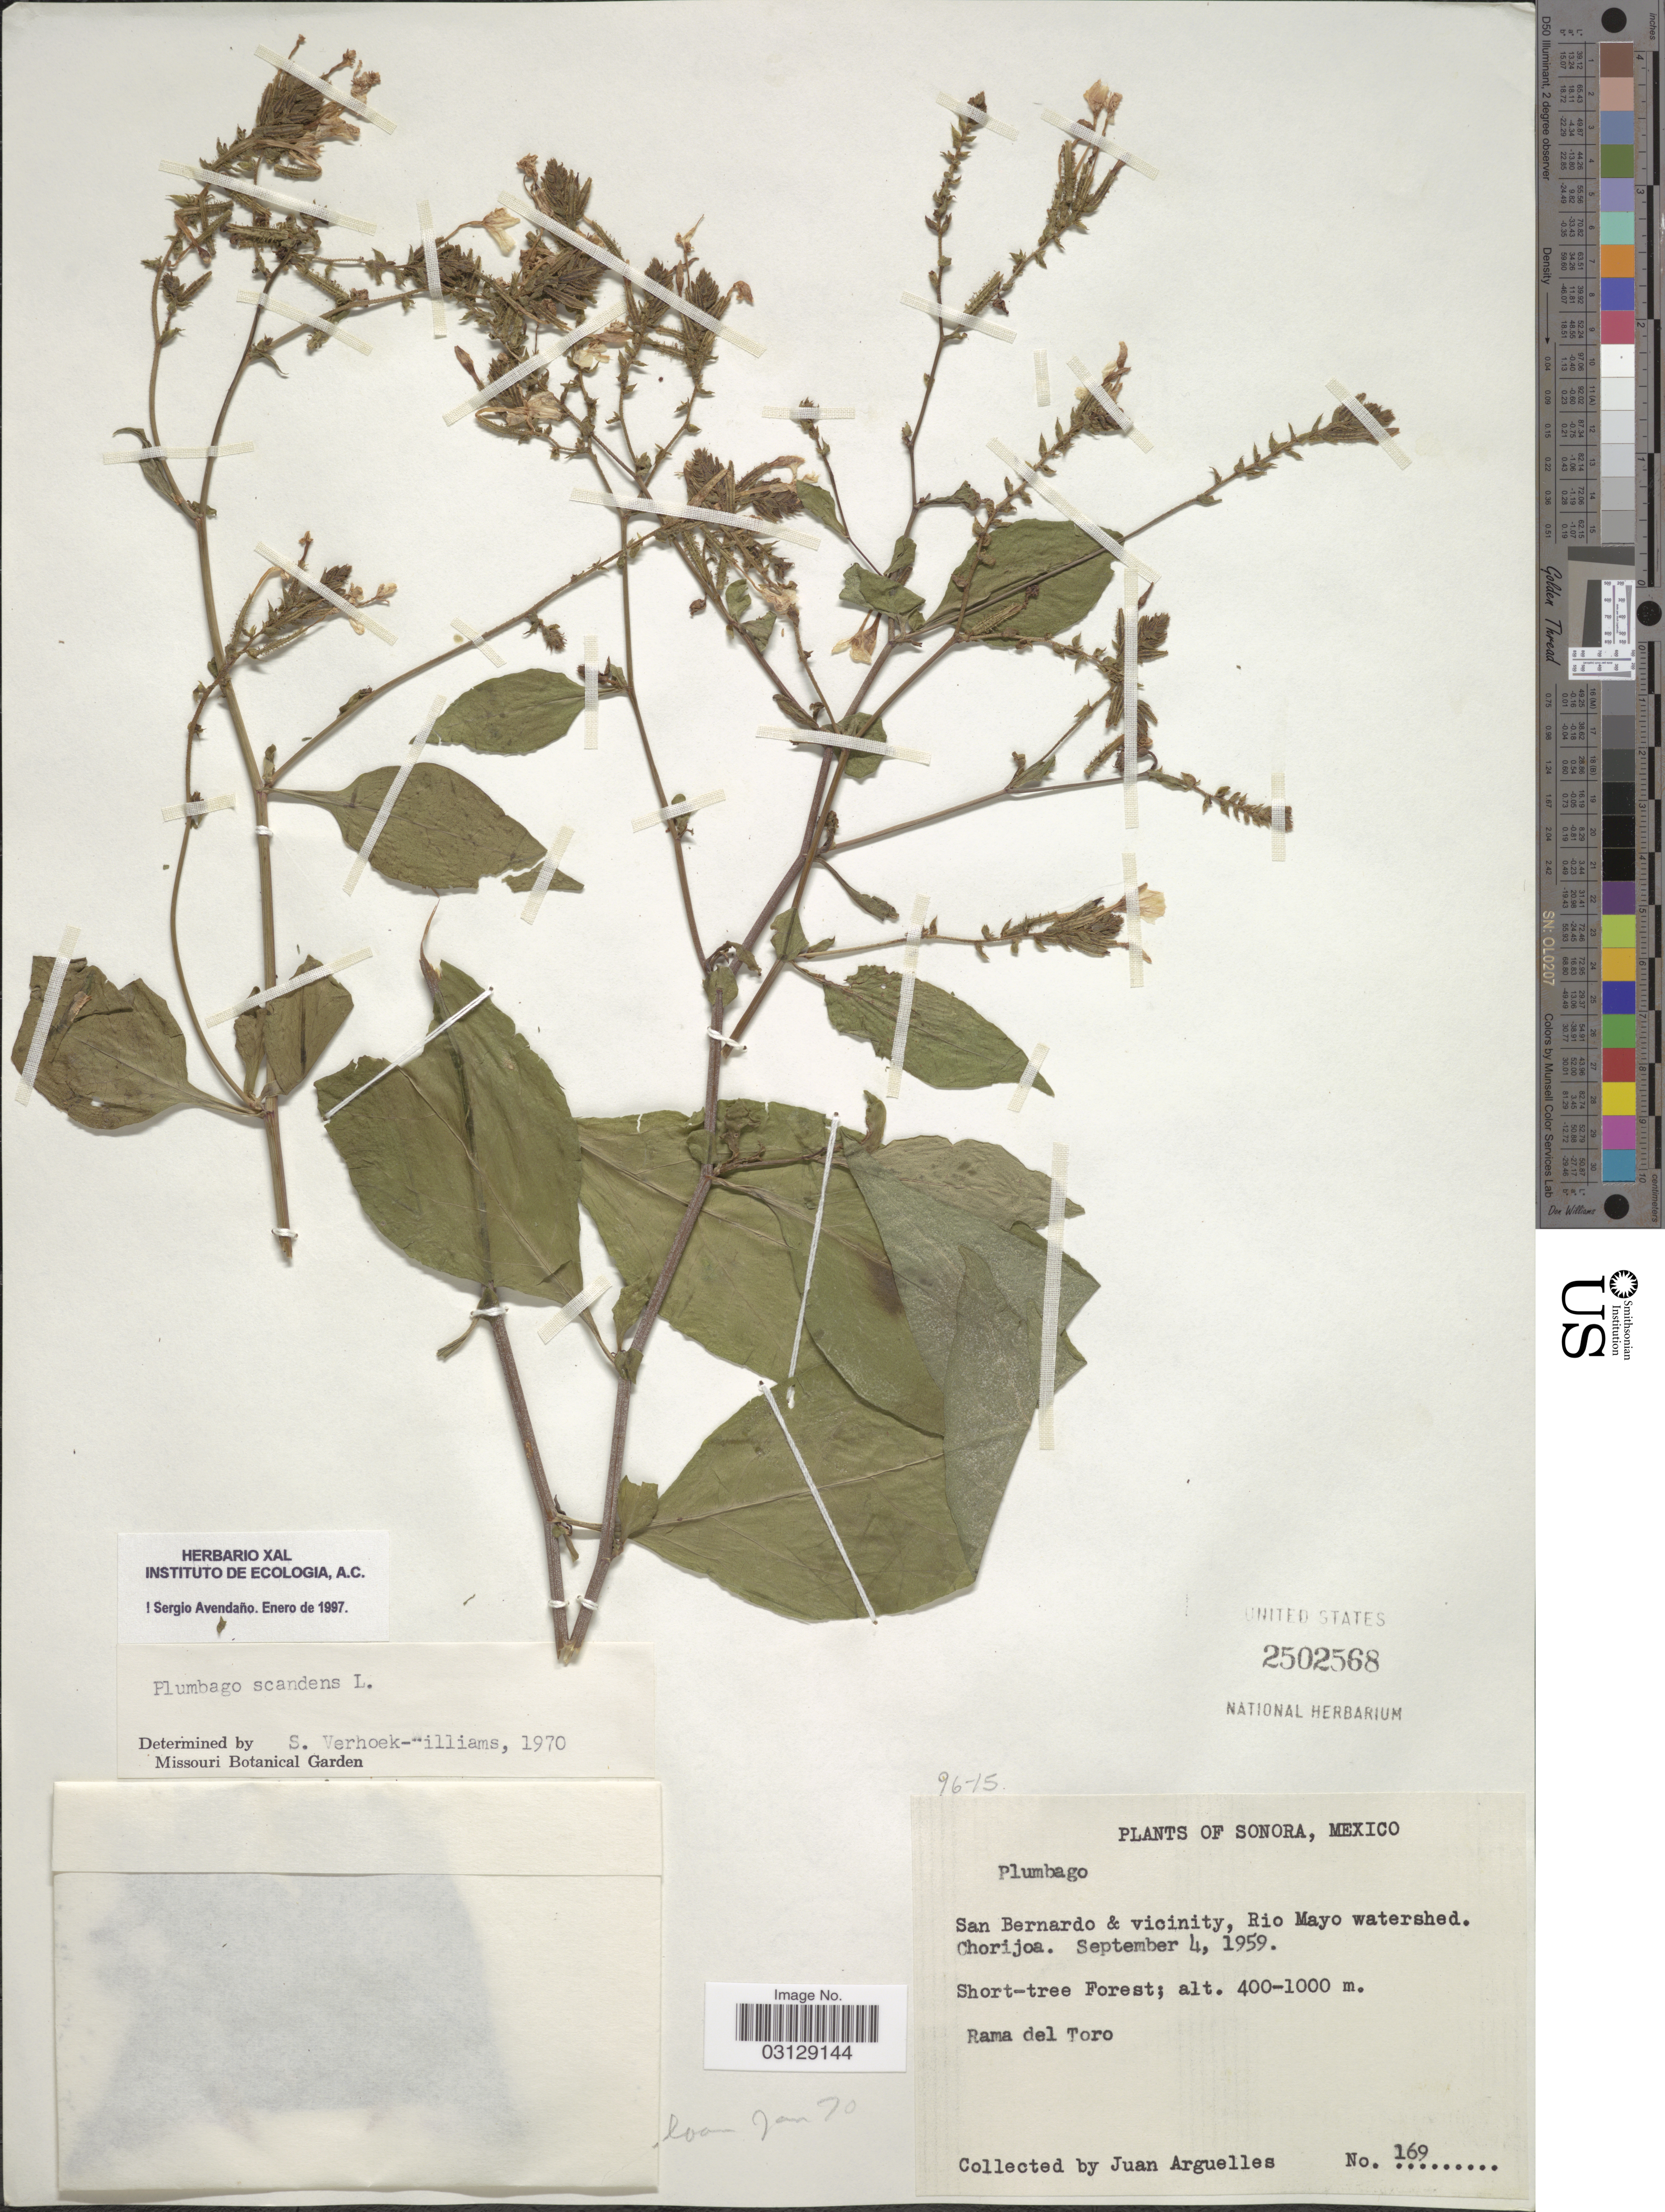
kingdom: Plantae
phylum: Tracheophyta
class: Magnoliopsida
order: Caryophyllales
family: Plumbaginaceae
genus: Plumbago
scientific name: Plumbago scandens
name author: L.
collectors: J. Arguelles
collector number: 169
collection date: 1959-09-04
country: Mexico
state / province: Sonora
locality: San Bernardo & vicinity, Rio Mayo watershed. Chorijoa. Rama del Toro.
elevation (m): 400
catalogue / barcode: US 2502568